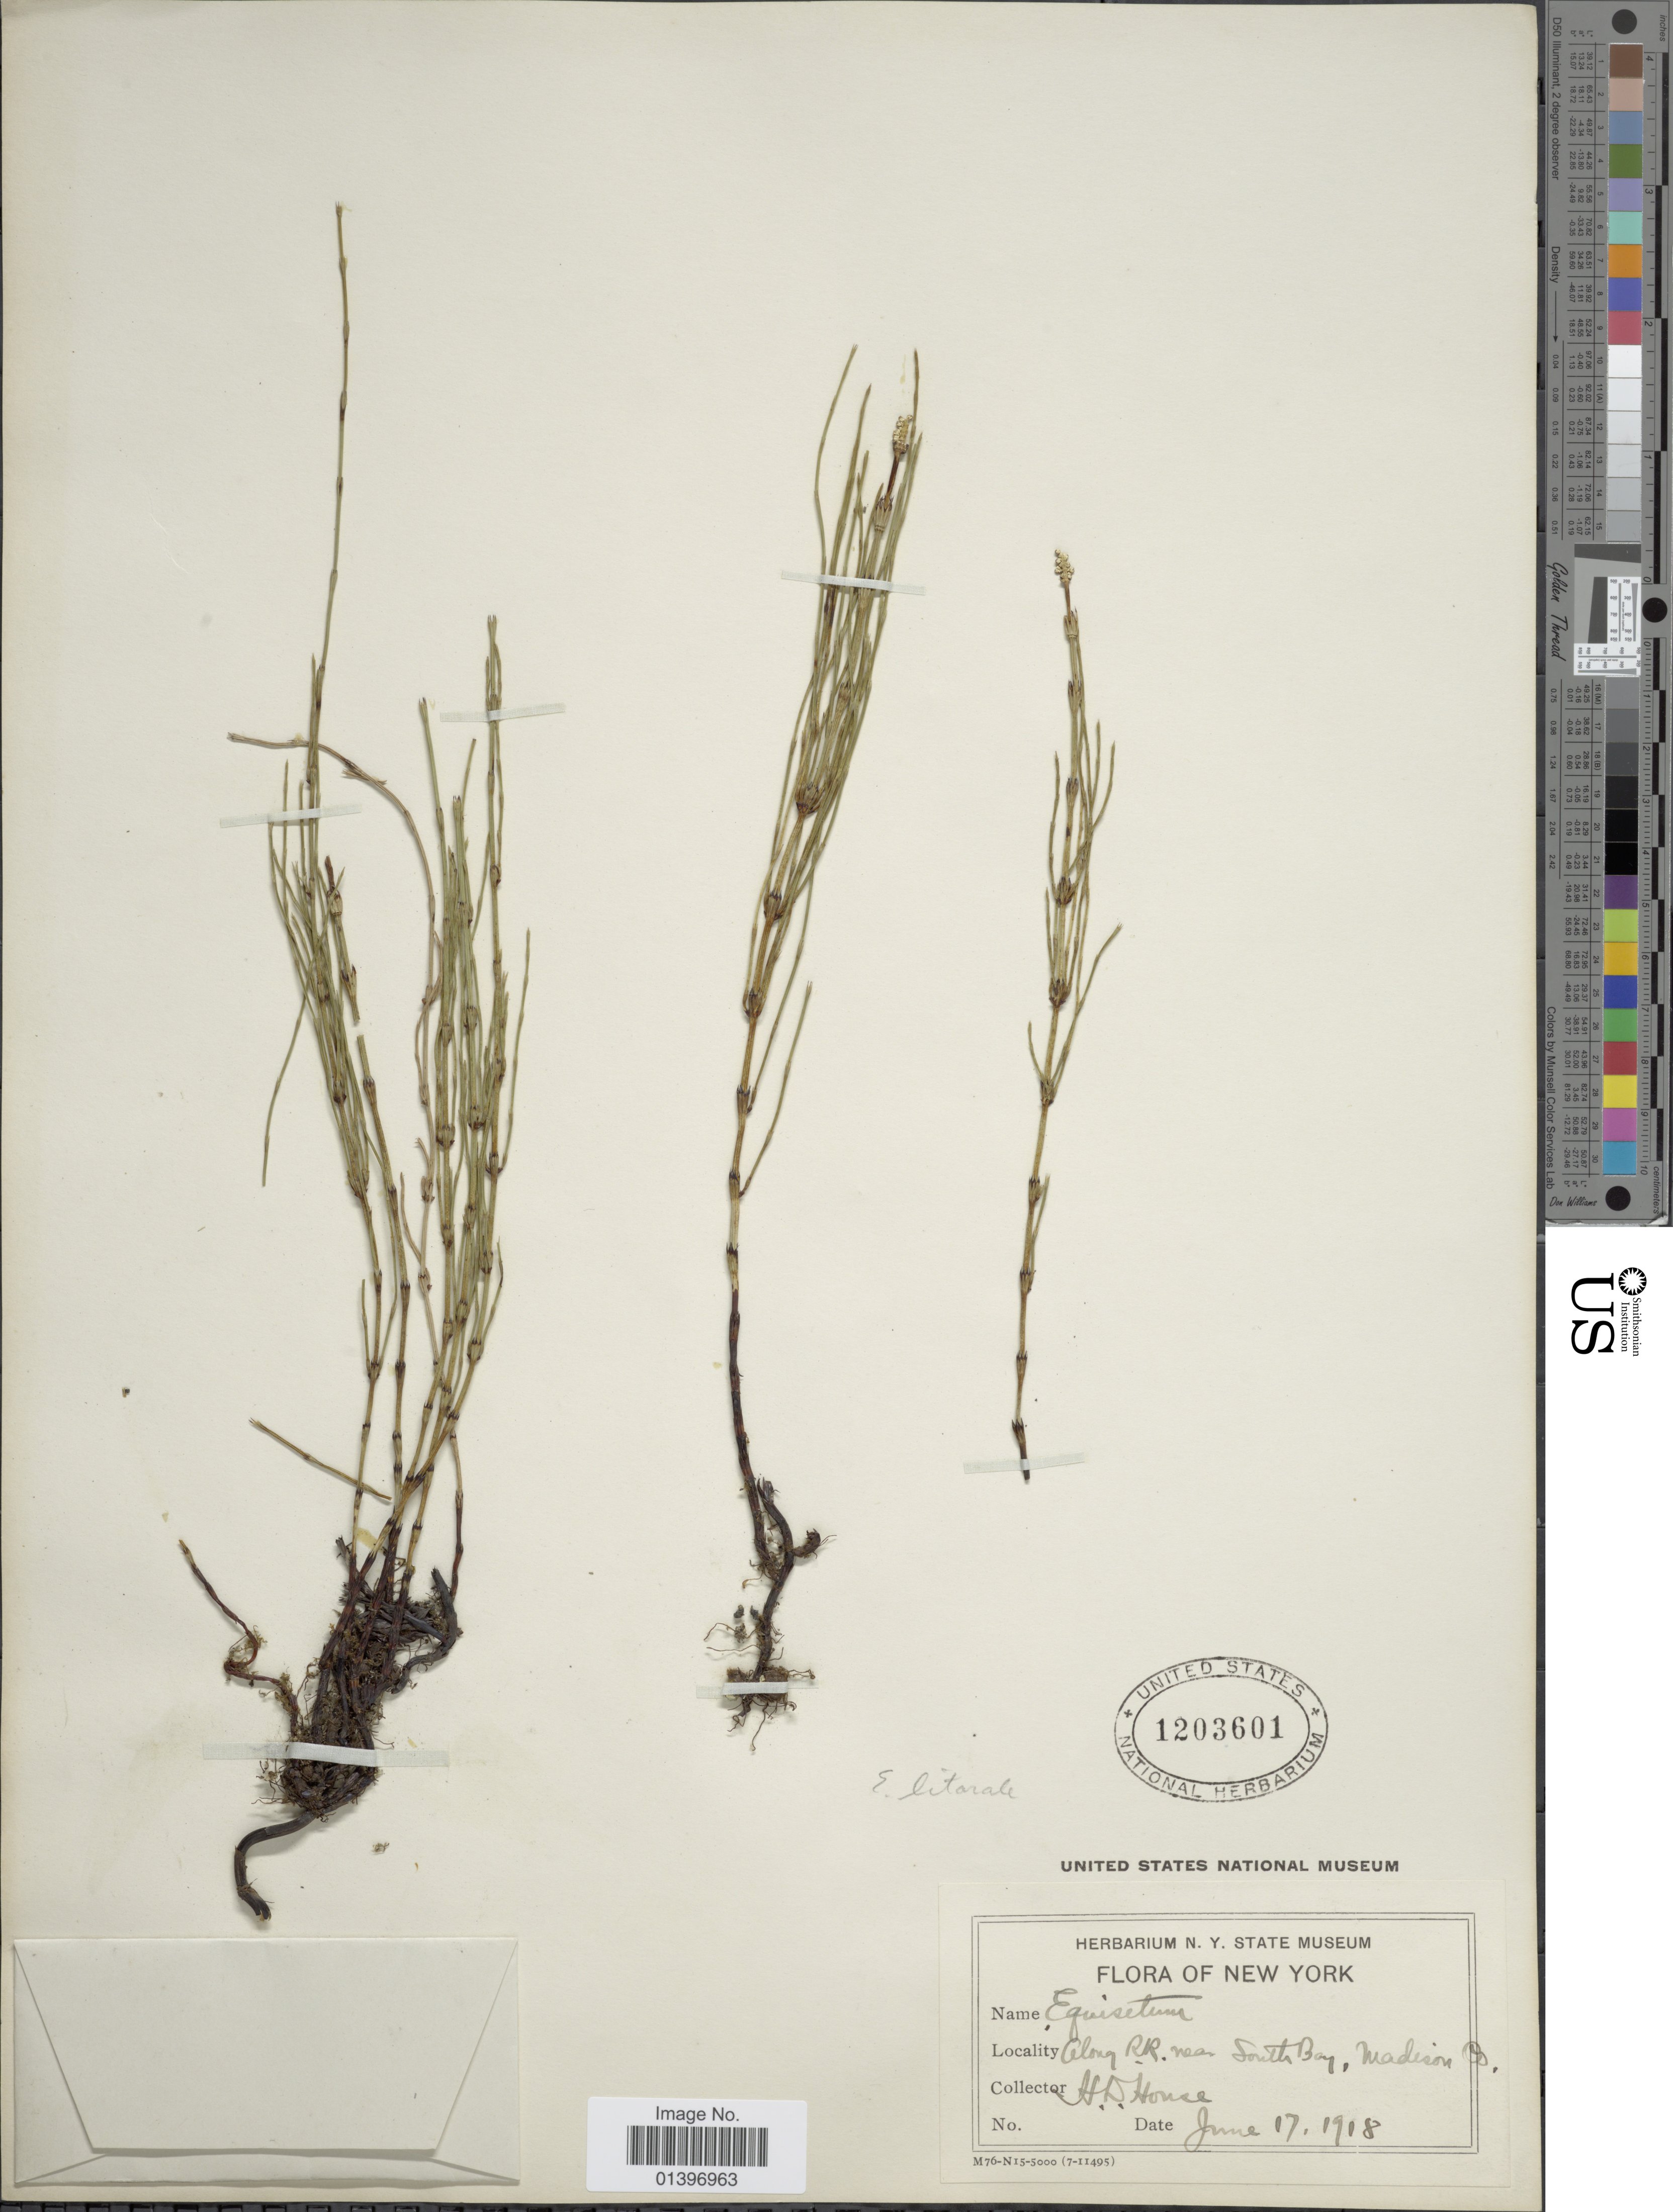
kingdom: Plantae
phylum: Tracheophyta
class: Polypodiopsida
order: Equisetales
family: Equisetaceae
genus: Equisetum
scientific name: Equisetum x litorale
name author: Kuhlw.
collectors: H. D. House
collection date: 1918-06-17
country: United States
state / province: New York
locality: Along RR near South Bay, Madison Co.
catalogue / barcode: US 1203601